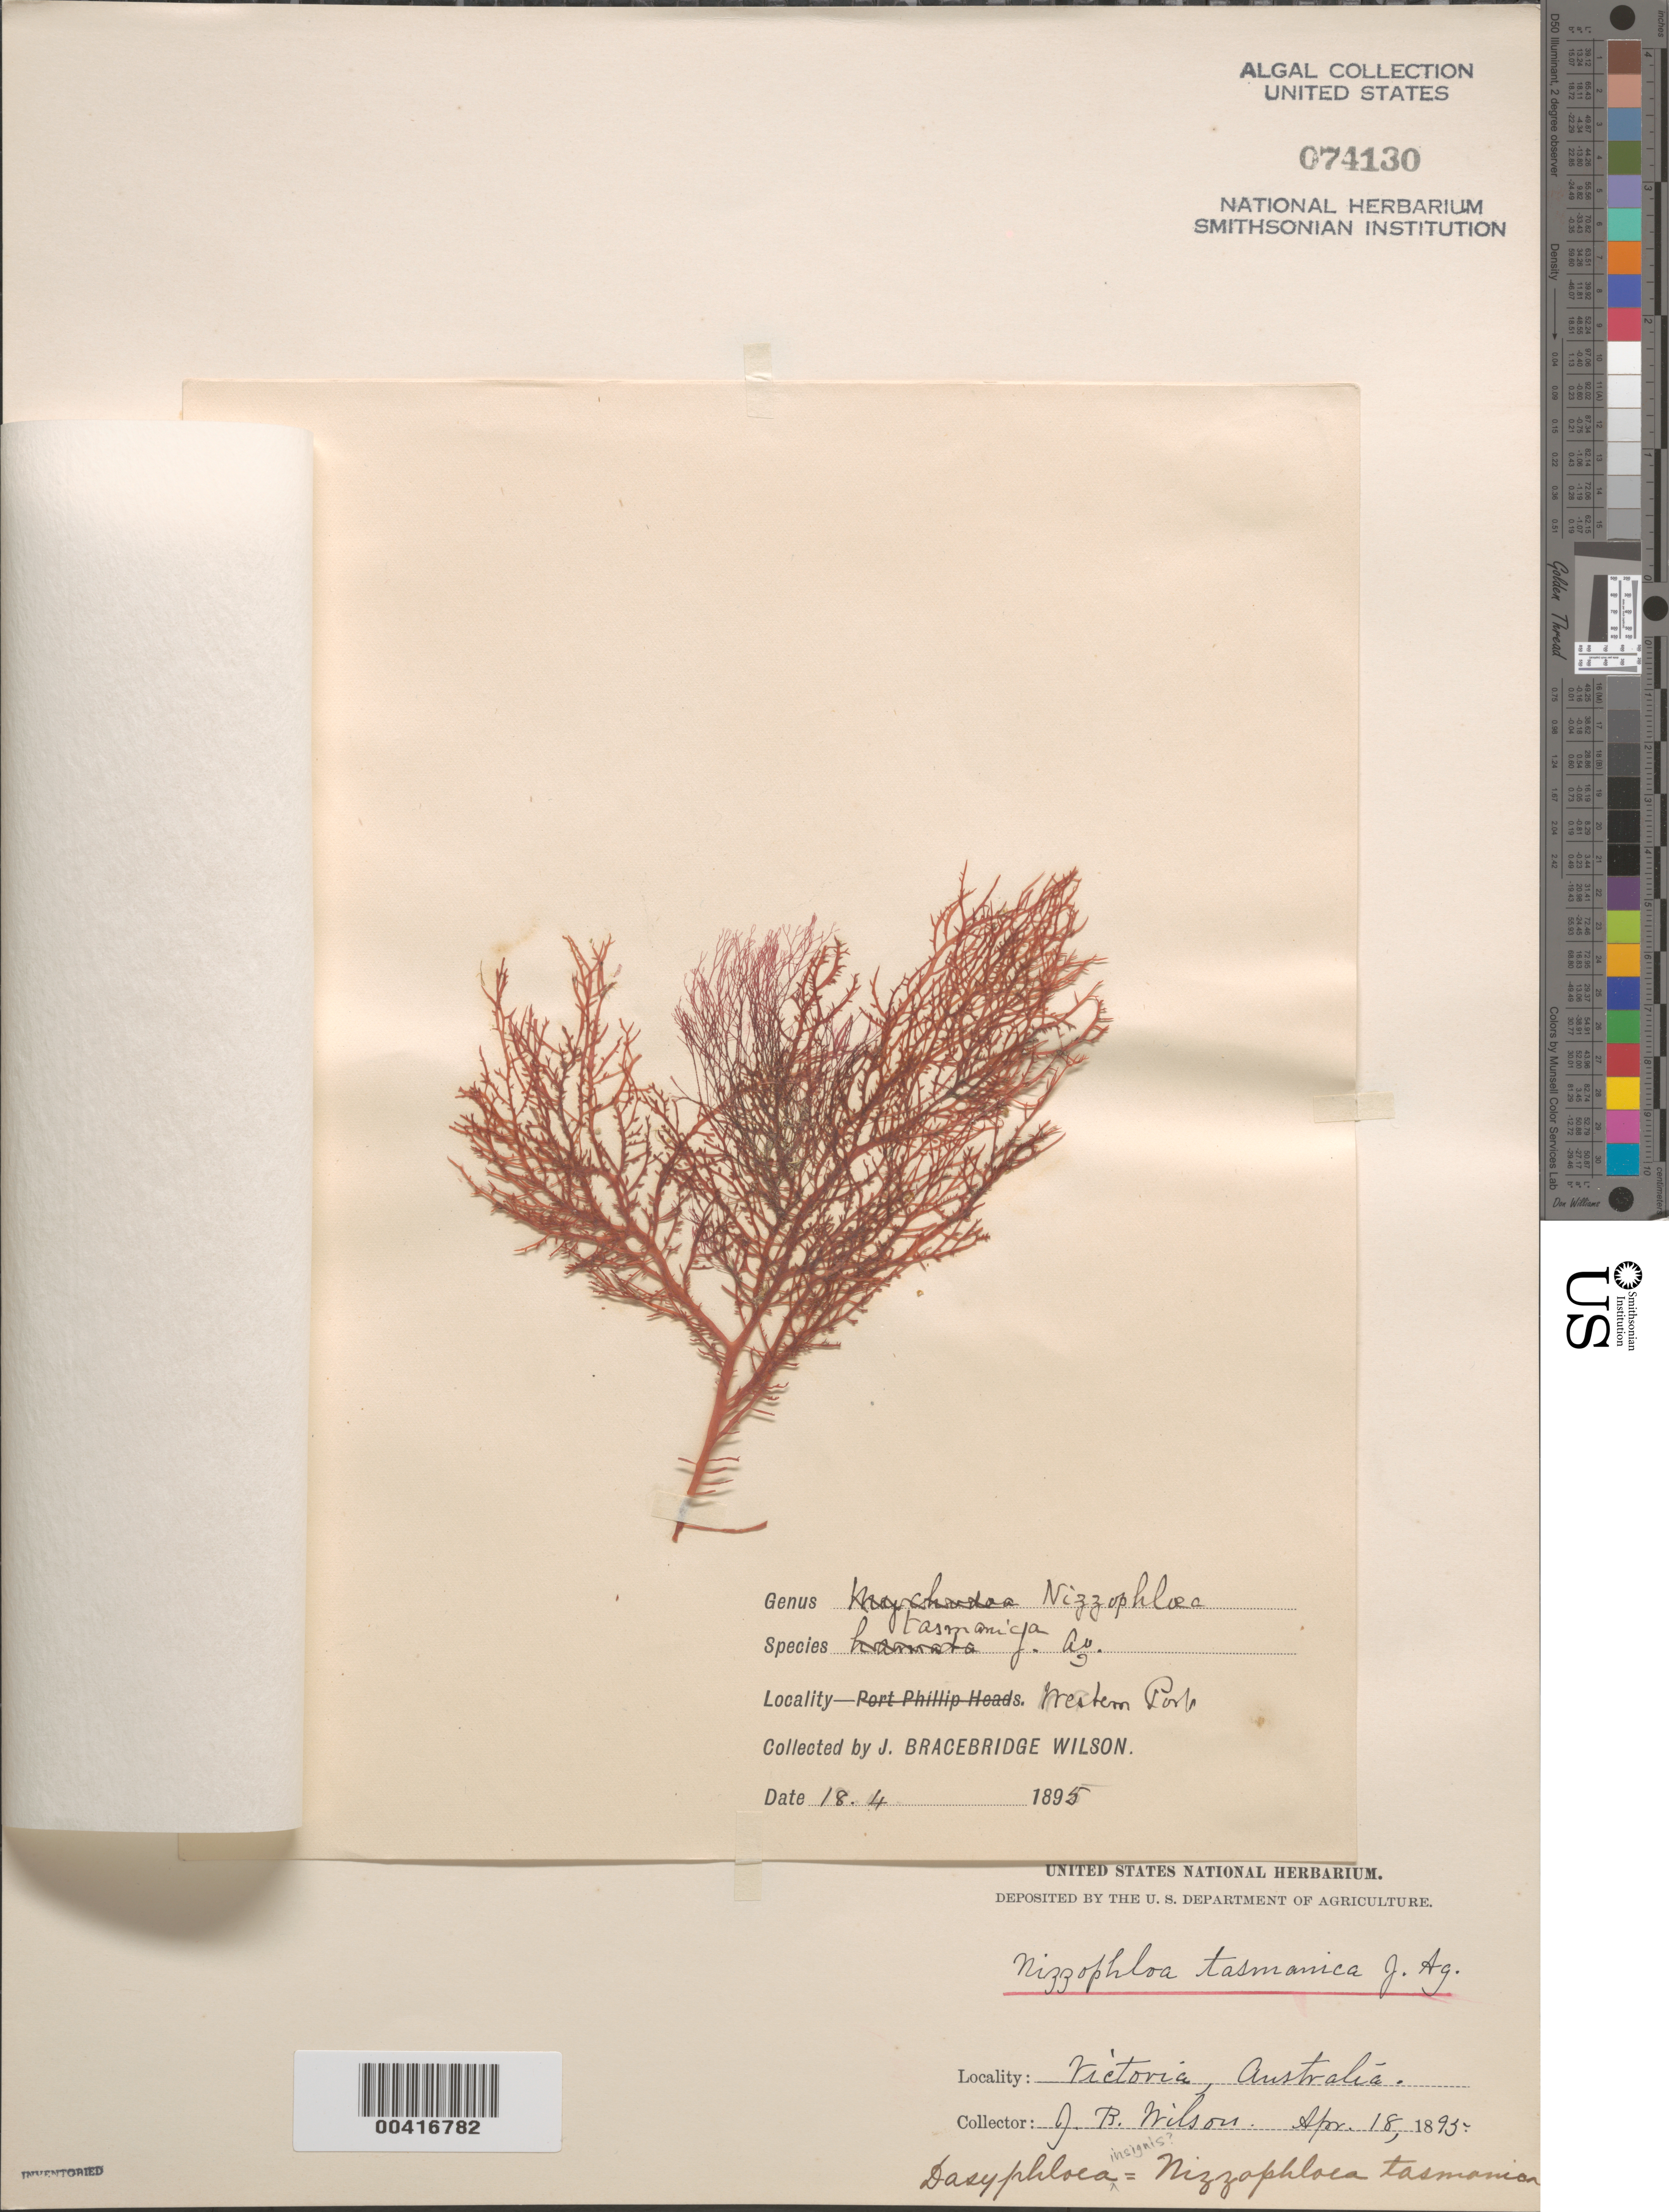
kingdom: Plantae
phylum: Rhodophyta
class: Florideophyceae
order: Gigartinales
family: Dumontiaceae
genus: Dasyphloea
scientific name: Dasyphloea insignis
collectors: J. B. Wilson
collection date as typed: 18 Apr 1895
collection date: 1895-04-18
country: Australia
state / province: Victoria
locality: Western Port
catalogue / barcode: US 74130